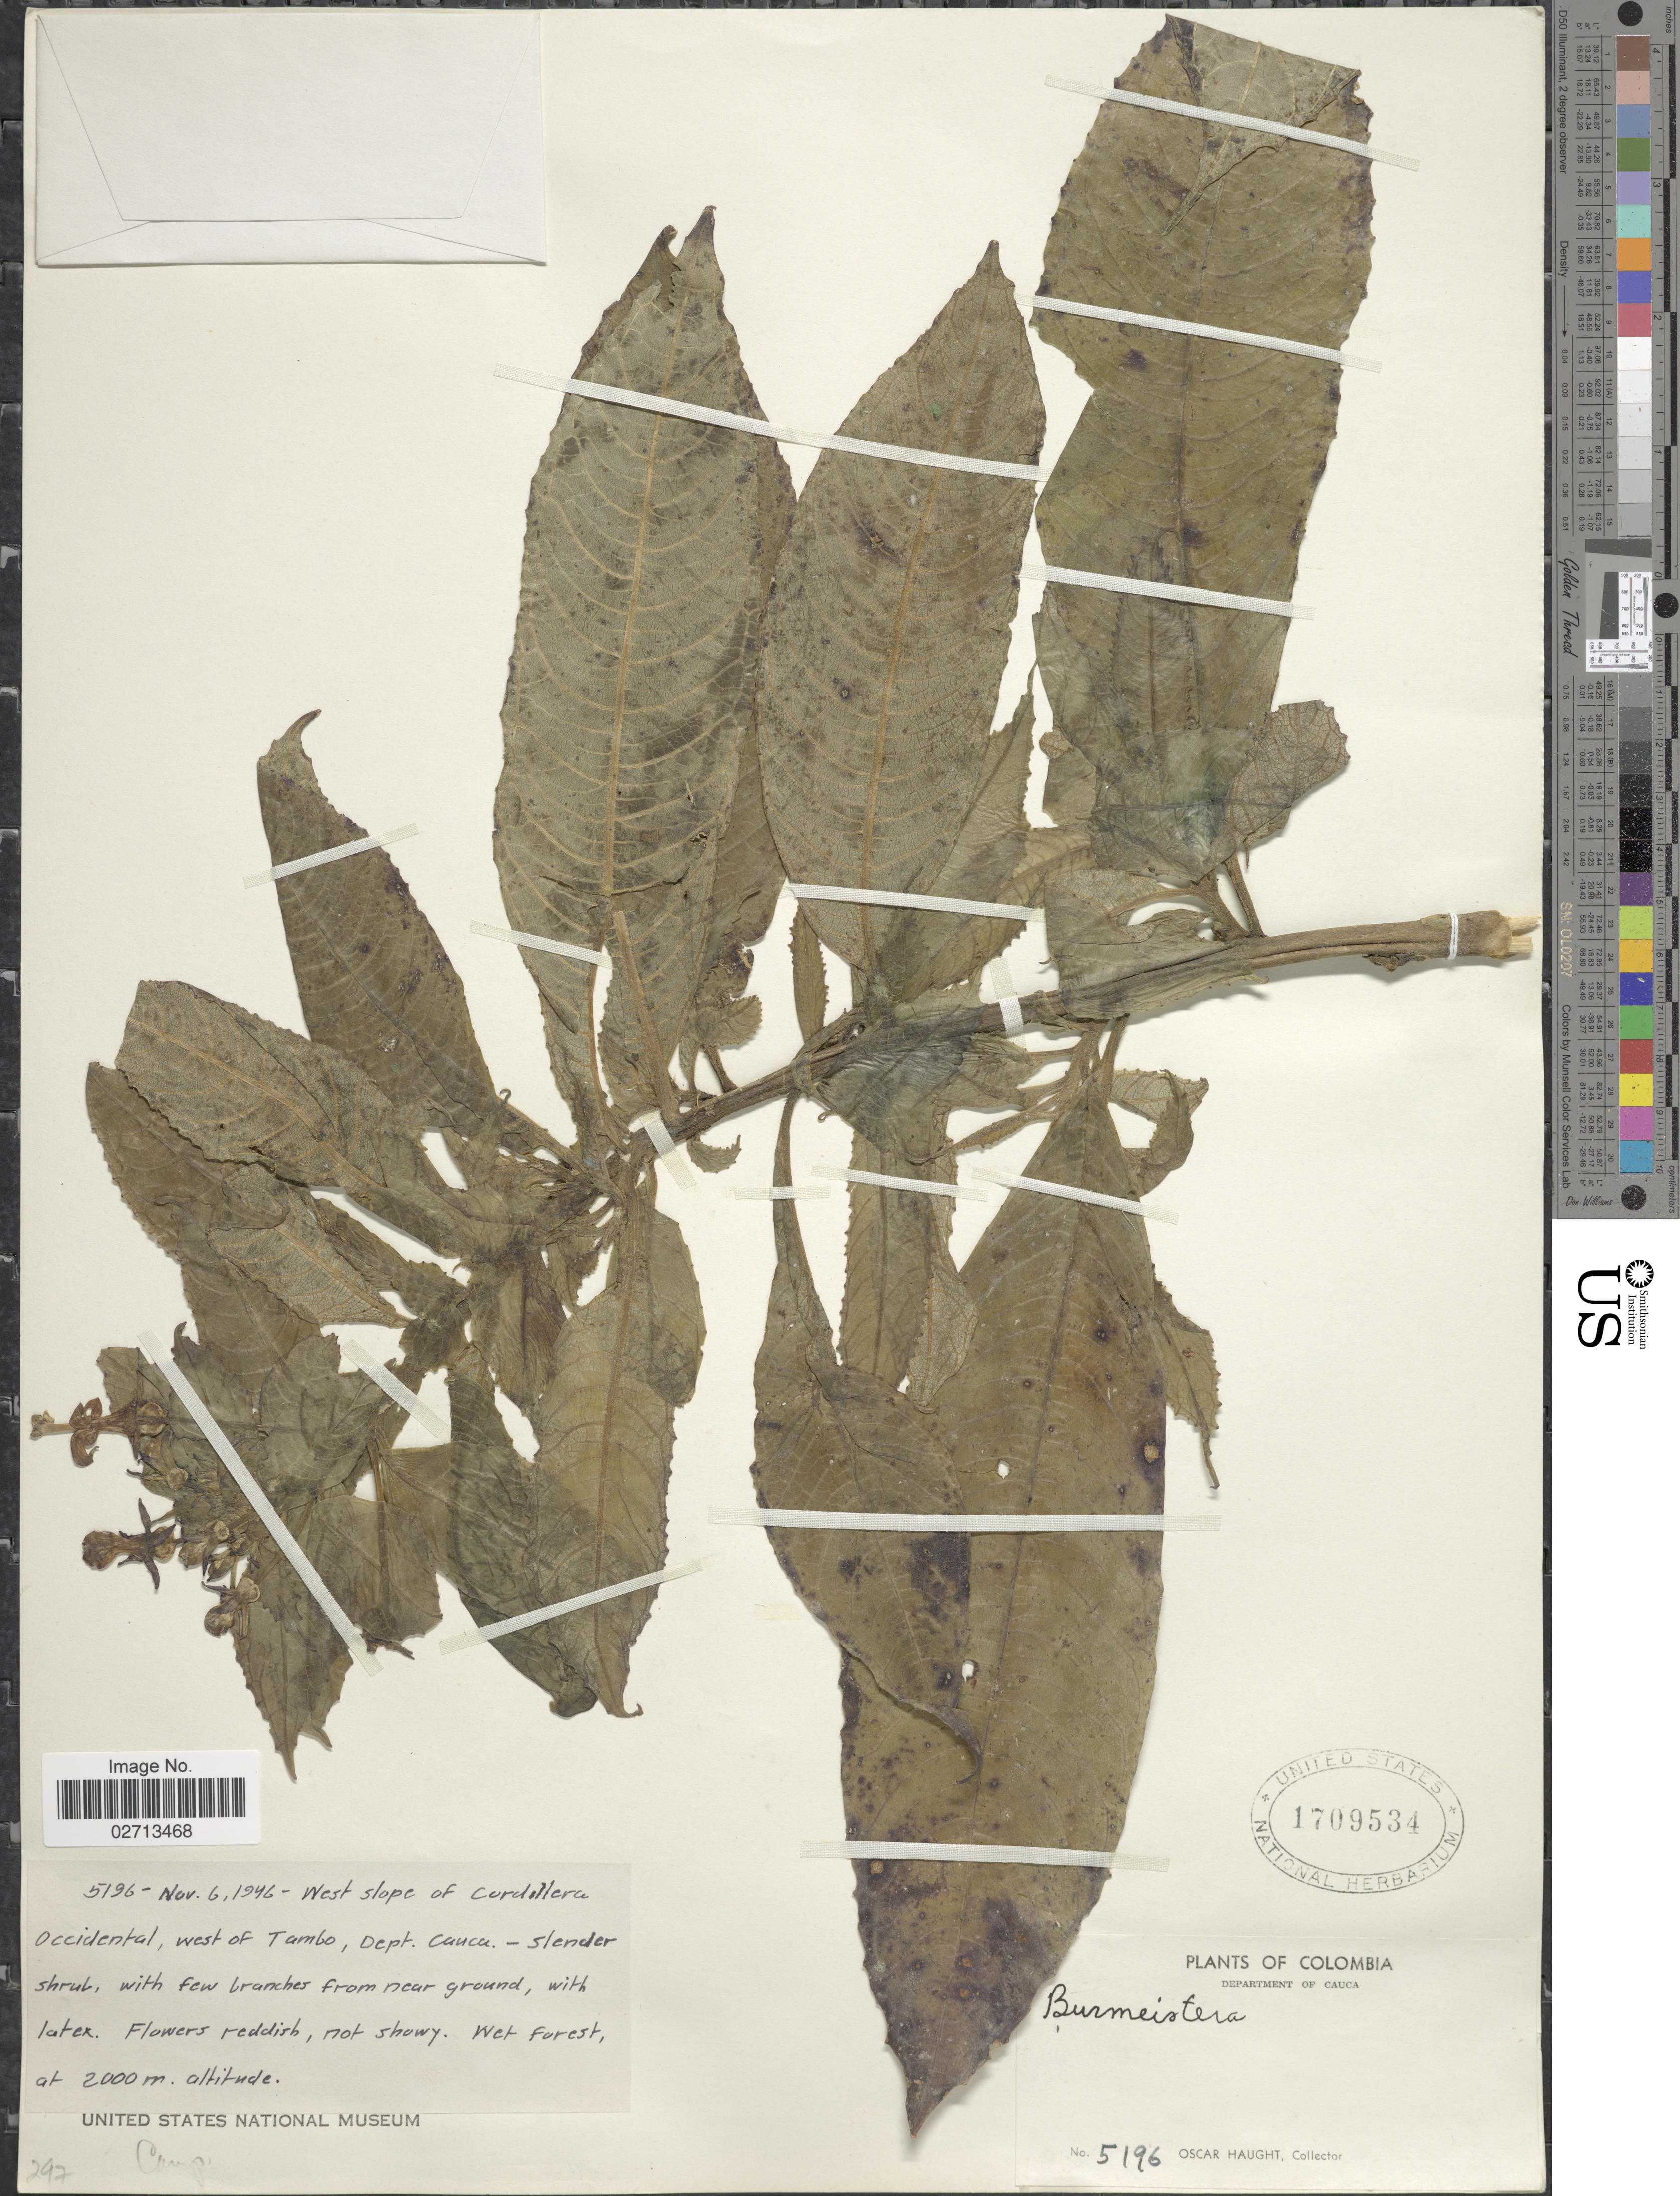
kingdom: Plantae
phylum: Tracheophyta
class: Magnoliopsida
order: Asterales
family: Campanulaceae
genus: Burmeistera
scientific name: Burmeistera sp.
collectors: O. Haught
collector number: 5196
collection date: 1946-11-06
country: Colombia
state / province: Cauca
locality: West slope of Cordillera Occidental, west of Tambo, Department of Cauca.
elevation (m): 2000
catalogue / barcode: US 1709534